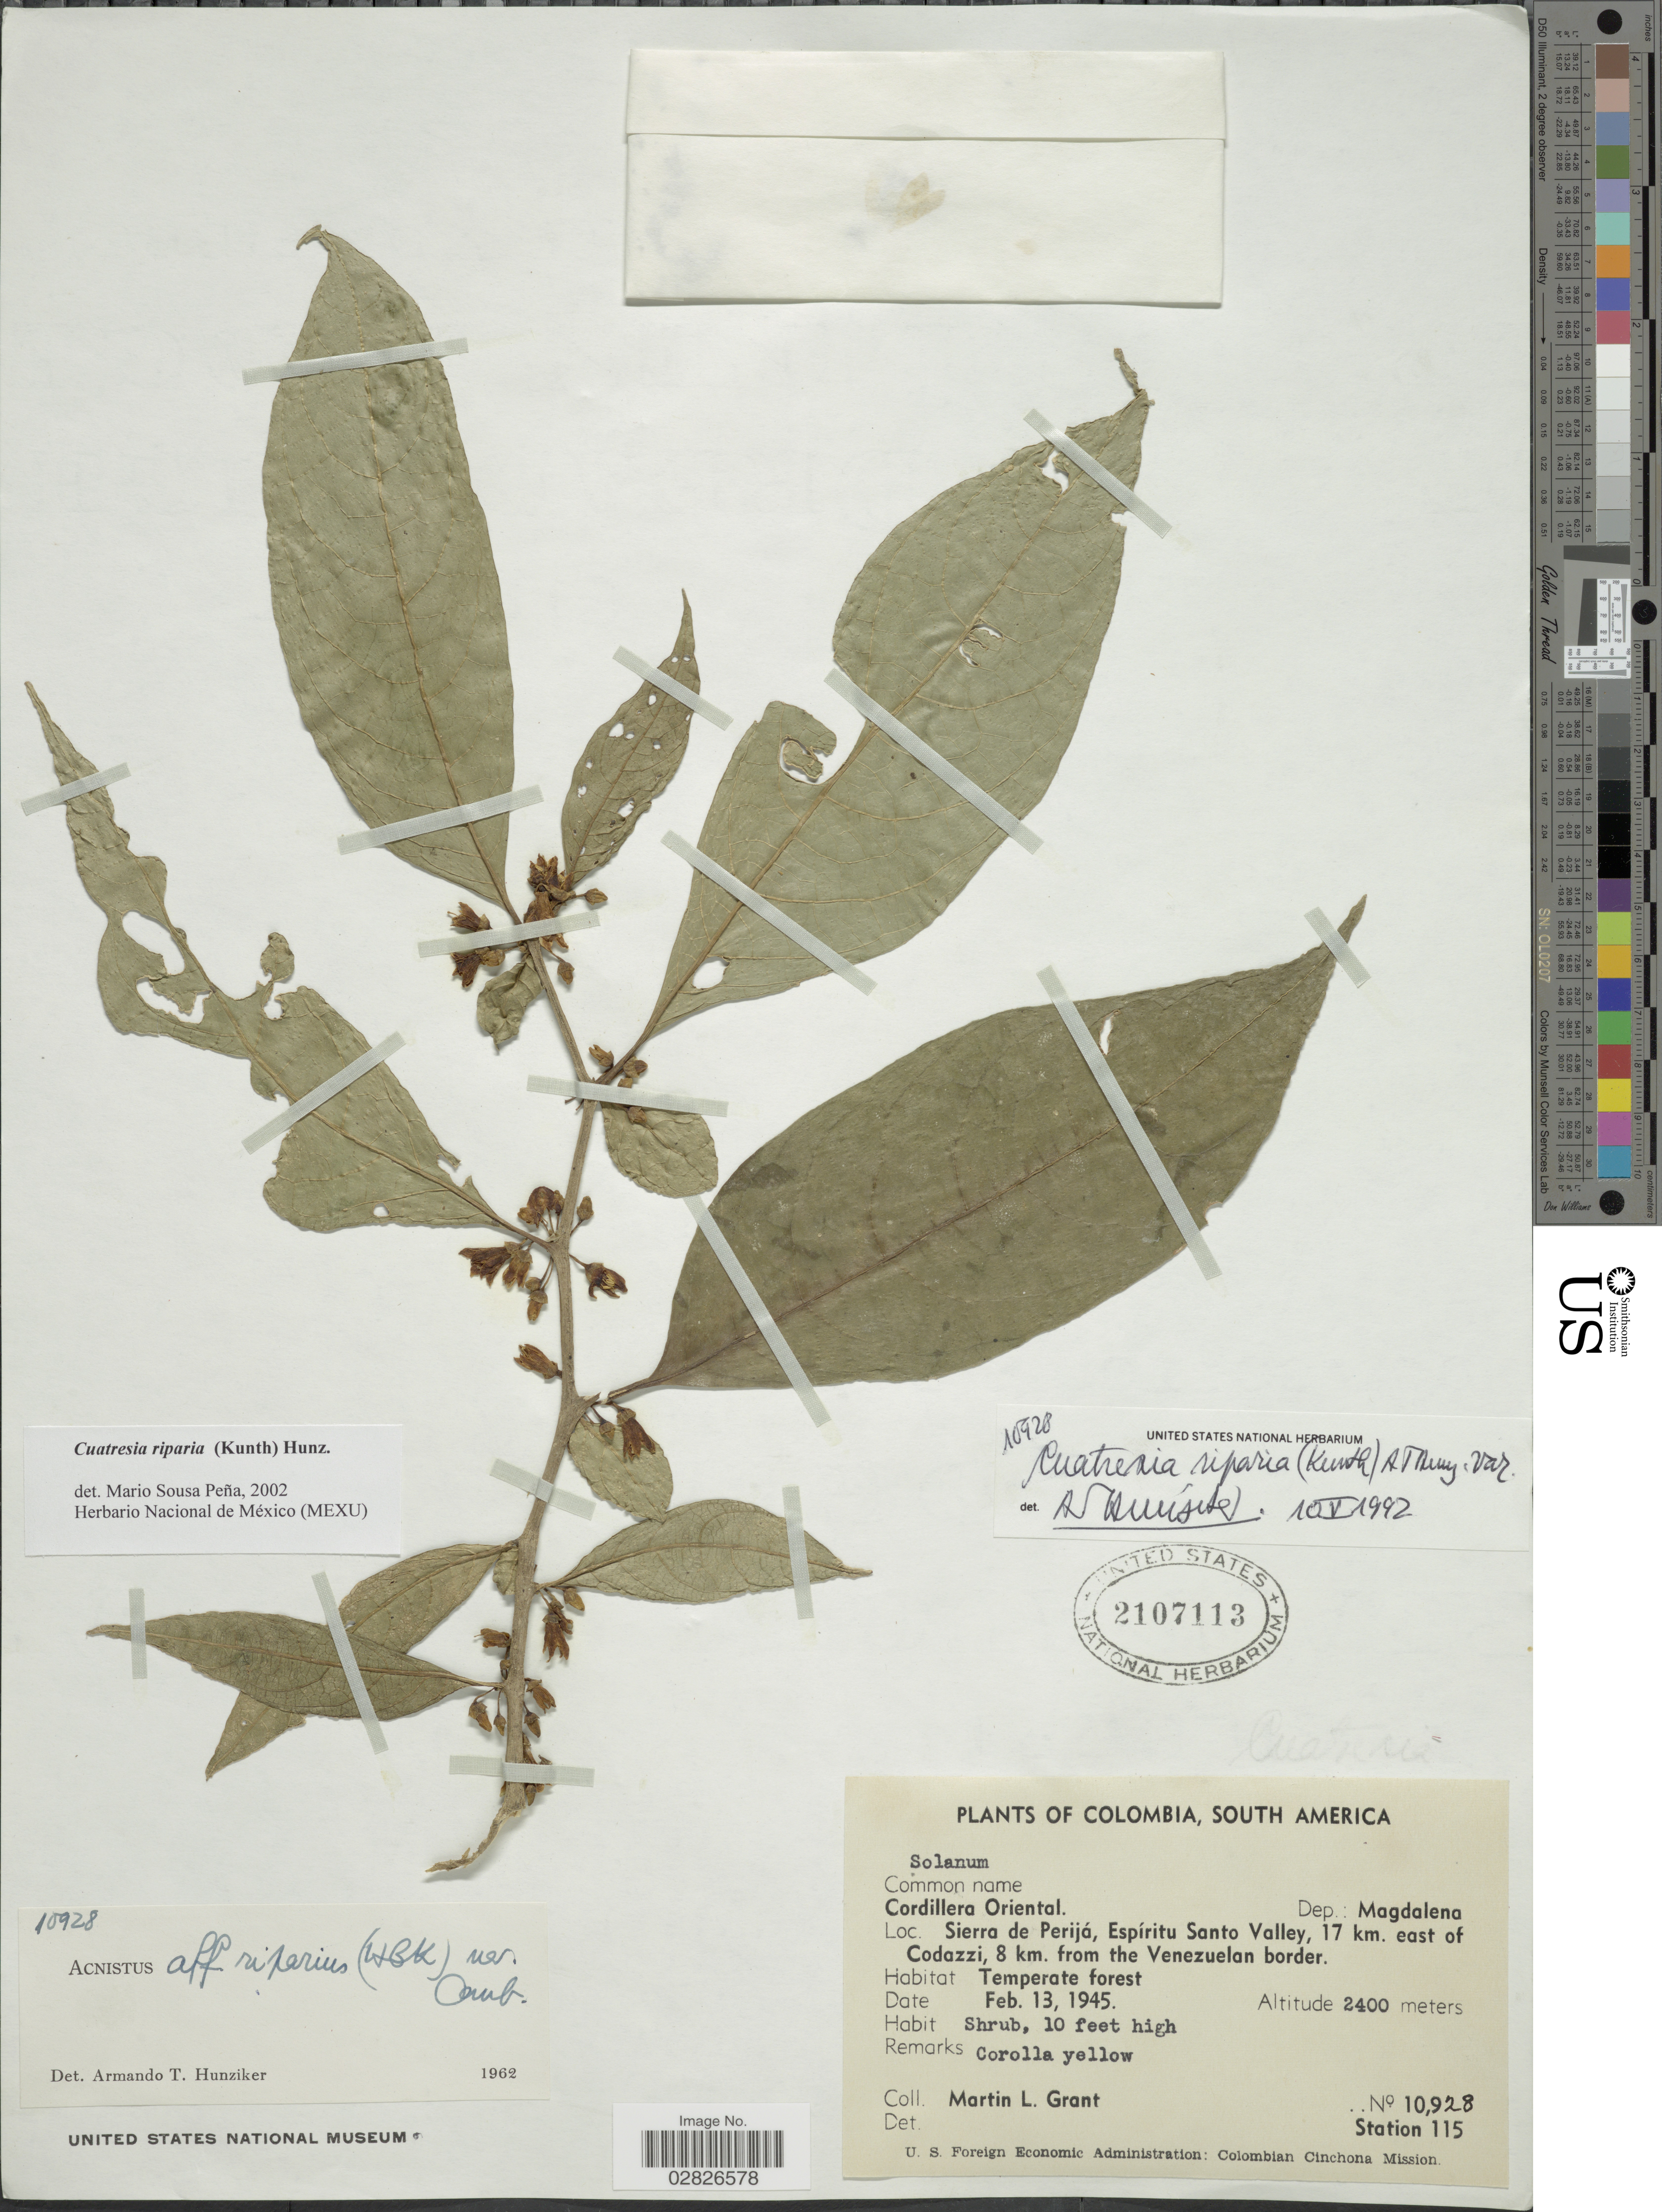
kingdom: Plantae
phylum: Tracheophyta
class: Magnoliopsida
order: Solanales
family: Solanaceae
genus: Cuatresia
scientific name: Cuatresia riparia var. riparia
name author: (Kunth) Hunz.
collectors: M. L. Grant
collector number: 10928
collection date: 1945-02-13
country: Colombia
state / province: Magdalena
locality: Cordillera Oriental, Dep. Magdalena, Sierra de Perijá, Espíritu Santo Valley, 17 km. east of Codazzi, 8 km. from the Venezuelan border.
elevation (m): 2400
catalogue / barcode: US 2107113